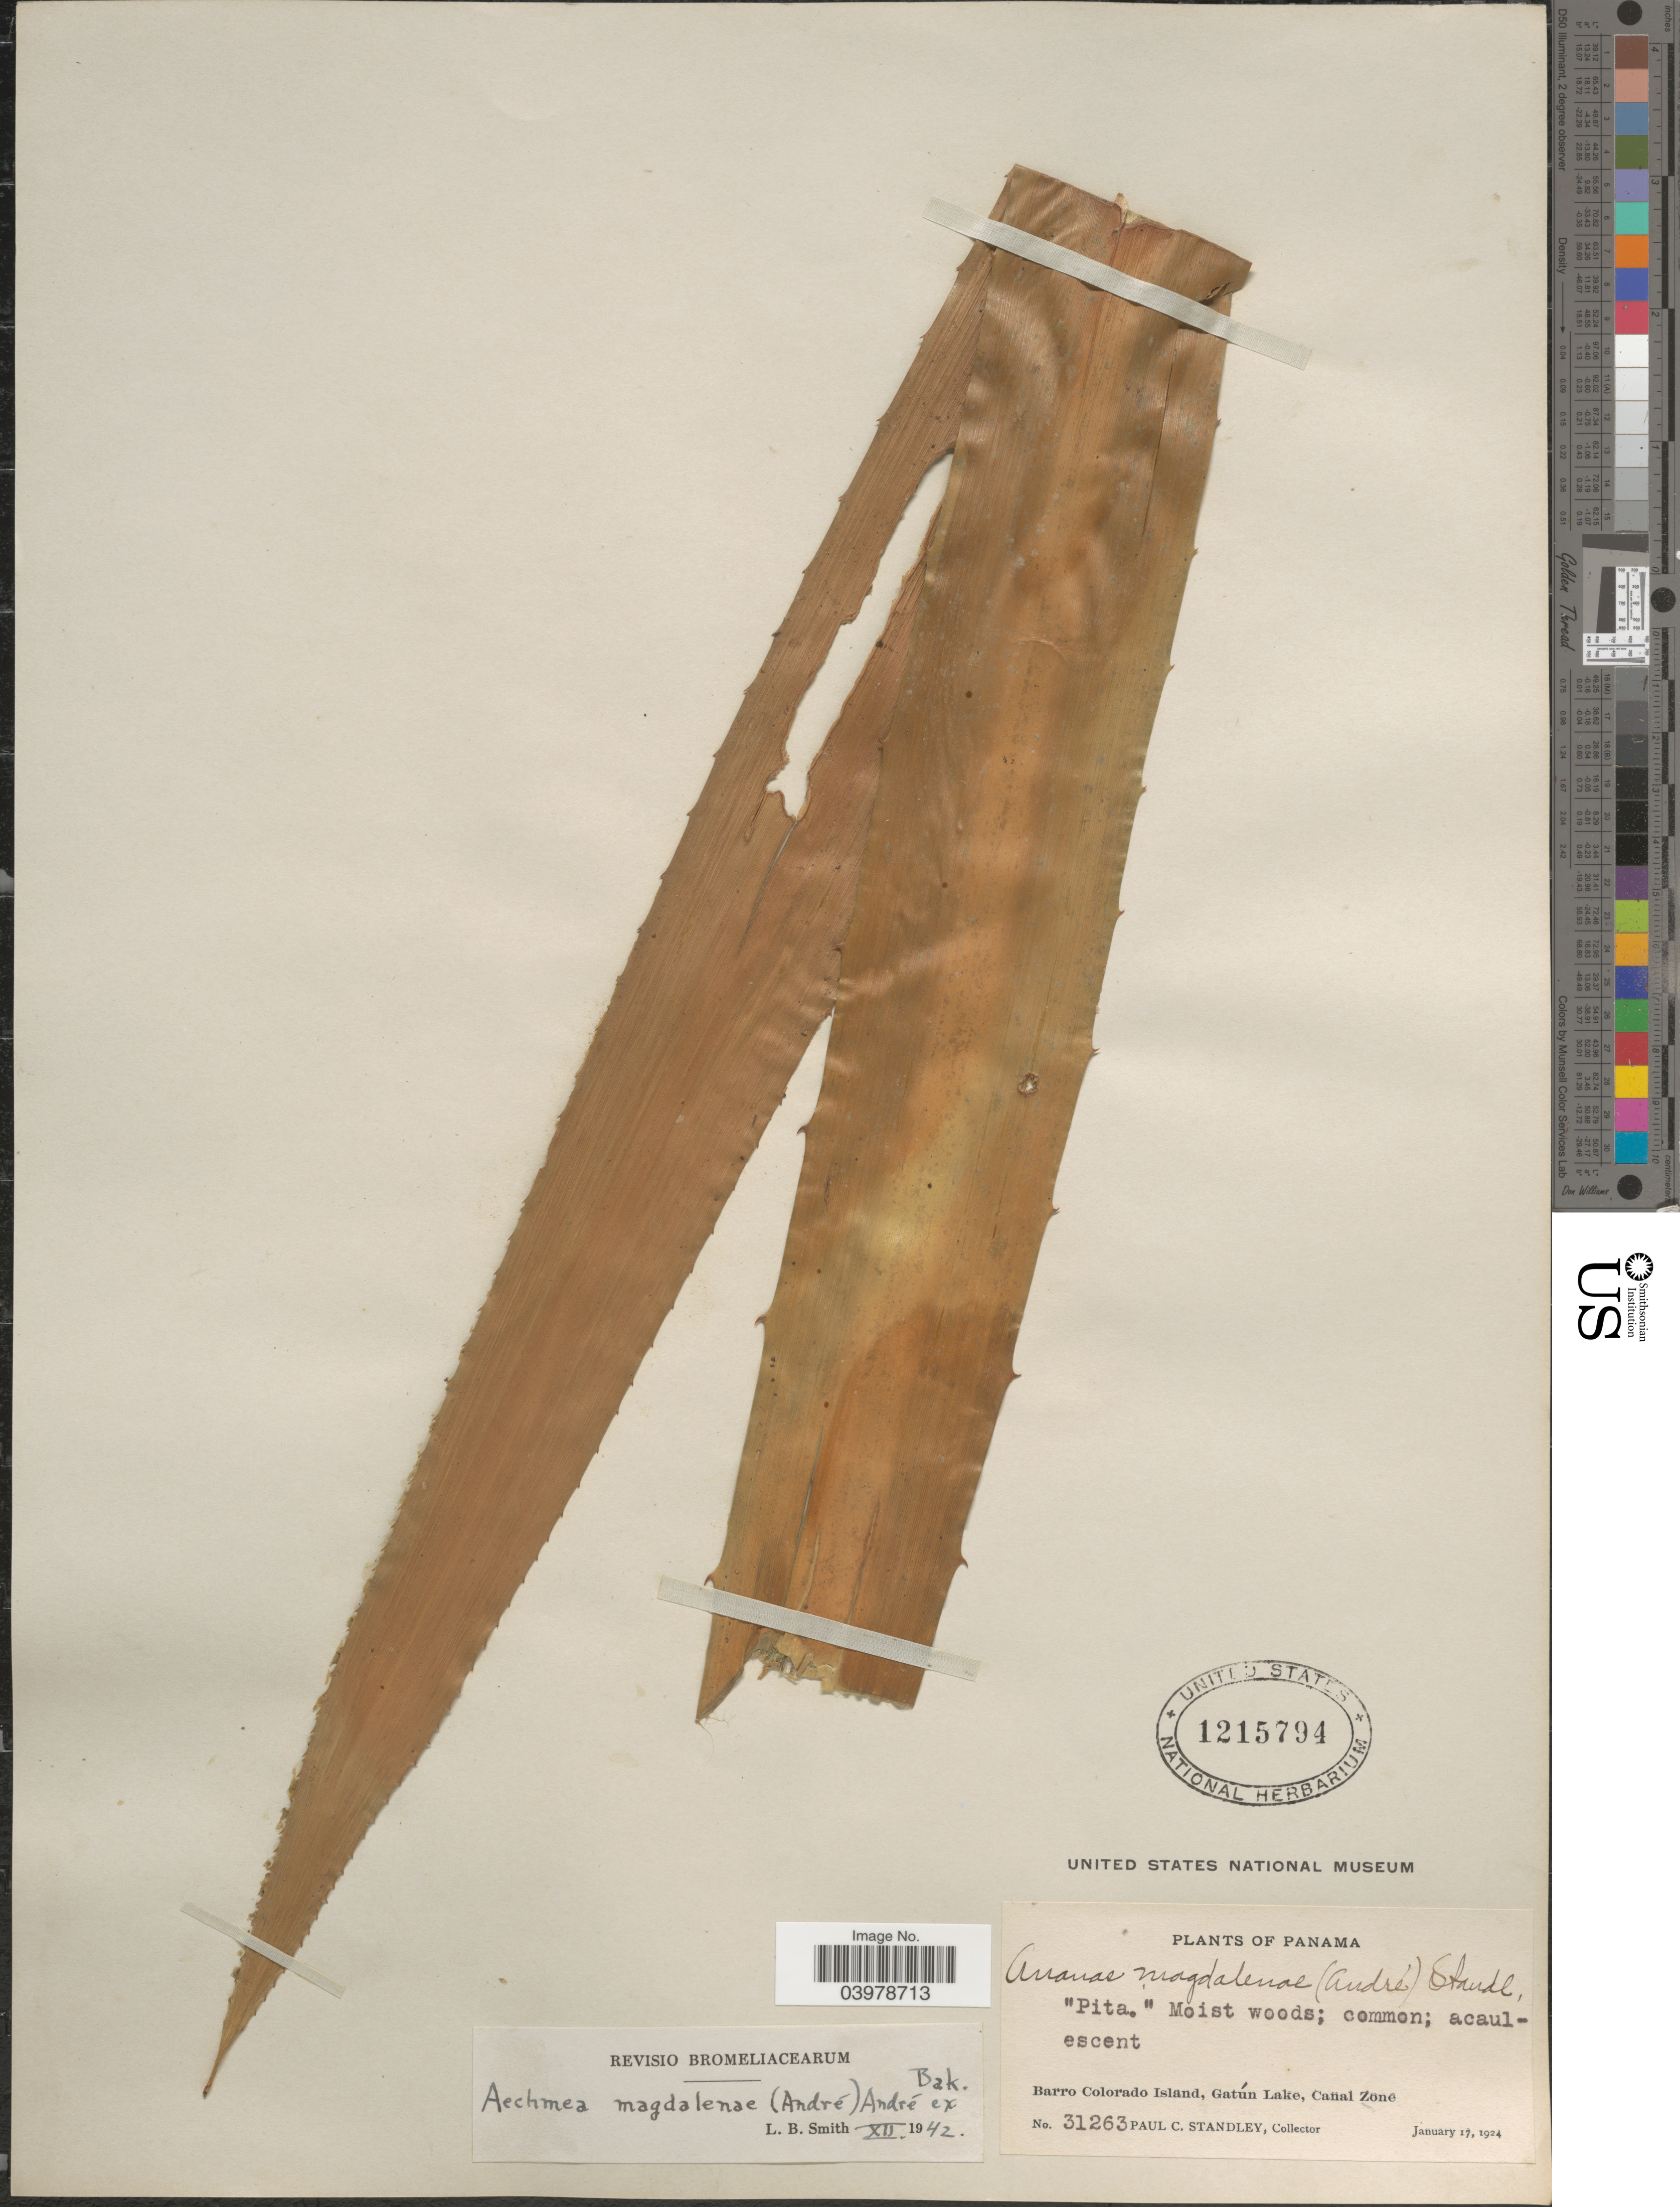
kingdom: Plantae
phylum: Tracheophyta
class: Liliopsida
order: Poales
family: Bromeliaceae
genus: Aechmea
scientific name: Aechmea magdalenae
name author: (André) André ex Baker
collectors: P. C. Standley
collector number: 31263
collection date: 1924-01-17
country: Panama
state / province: Panamá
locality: Barro Colorado Island, Gatún Lake, Canal Zone.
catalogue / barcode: US 1215794